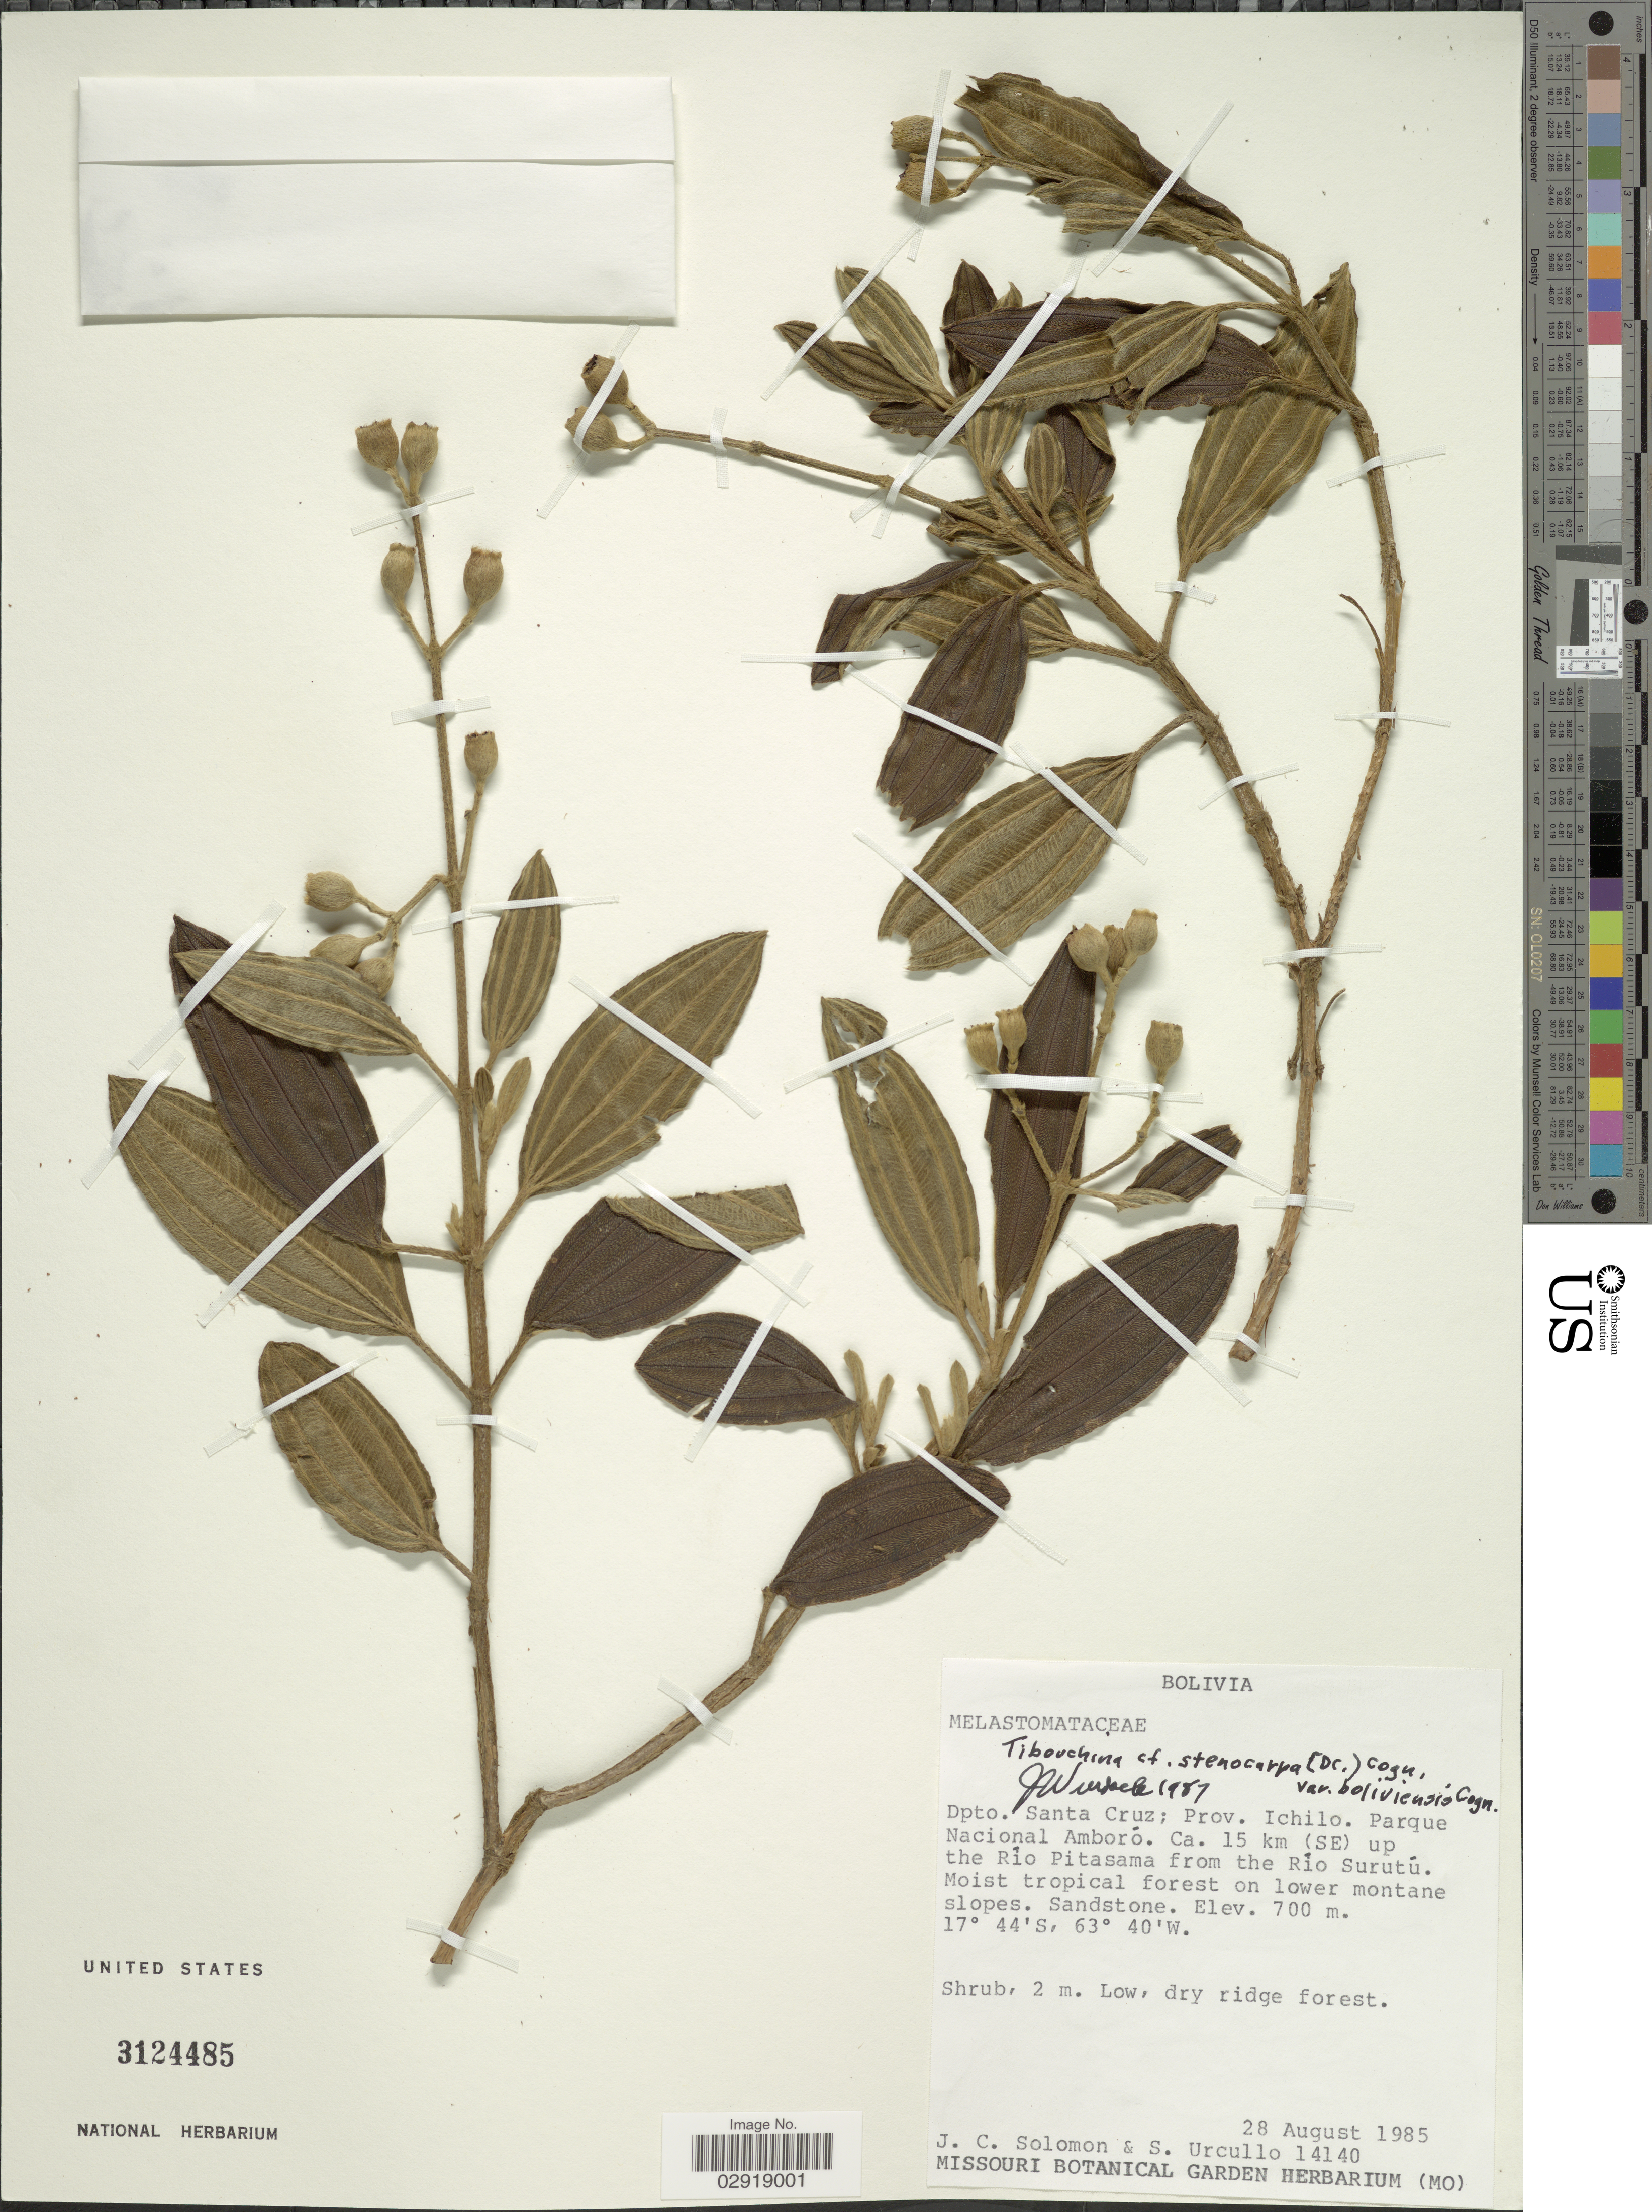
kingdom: Plantae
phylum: Tracheophyta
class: Magnoliopsida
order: Myrtales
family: Melastomataceae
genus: Pleroma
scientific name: Pleroma stenocarpum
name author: (DC.) Triana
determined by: Claros, A. F.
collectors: J. C. Solomon & S. Urcullo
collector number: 14140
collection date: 1985-08-28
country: Bolivia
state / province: Santa Cruz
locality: Dpto. Santa Cruz; Prov. Ichilo. Parque Nacional Amboró. Ca. 15 km (SE) up the Rio Pitasama from the Rio Surutú.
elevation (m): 700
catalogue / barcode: US 3124485